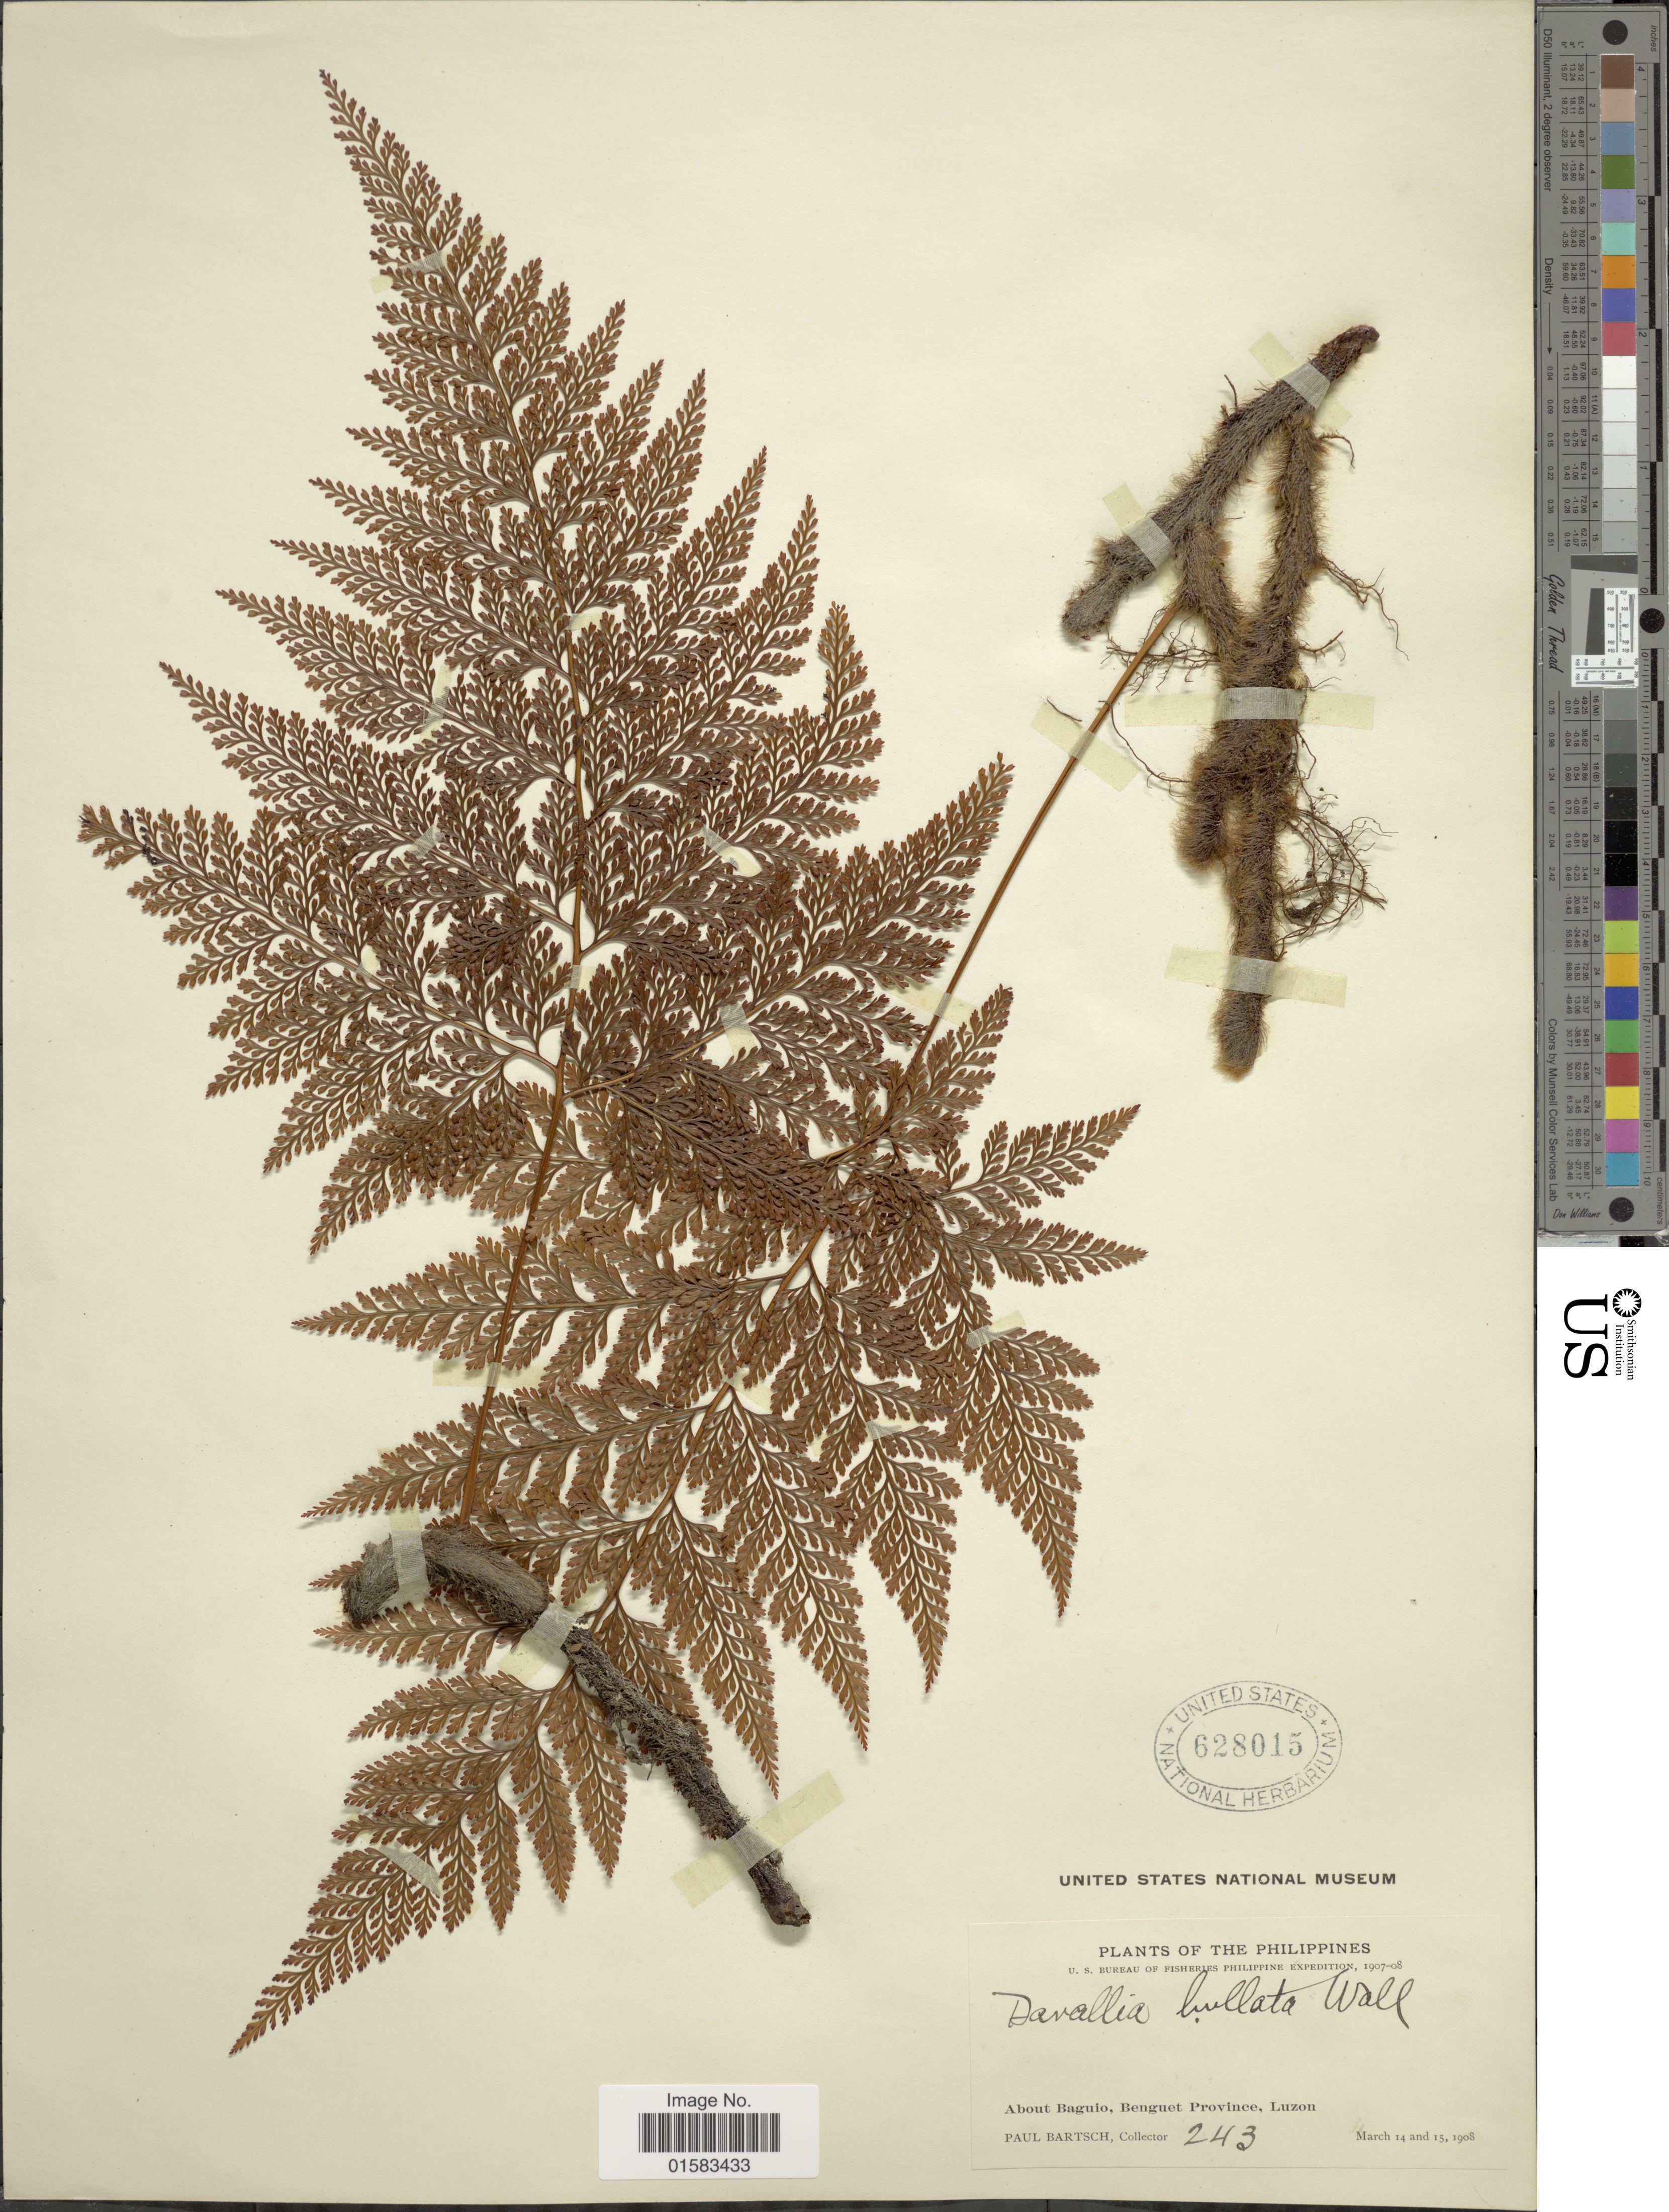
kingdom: Plantae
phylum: Tracheophyta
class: Polypodiopsida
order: Polypodiales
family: Davalliaceae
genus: Davallia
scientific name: Davallia trichomanoides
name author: Blume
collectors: P. Bartsch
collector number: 243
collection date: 1908-03-14/1908-03-15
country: Philippines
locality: About Baguio, Benguet Province, Luzon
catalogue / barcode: US 628015